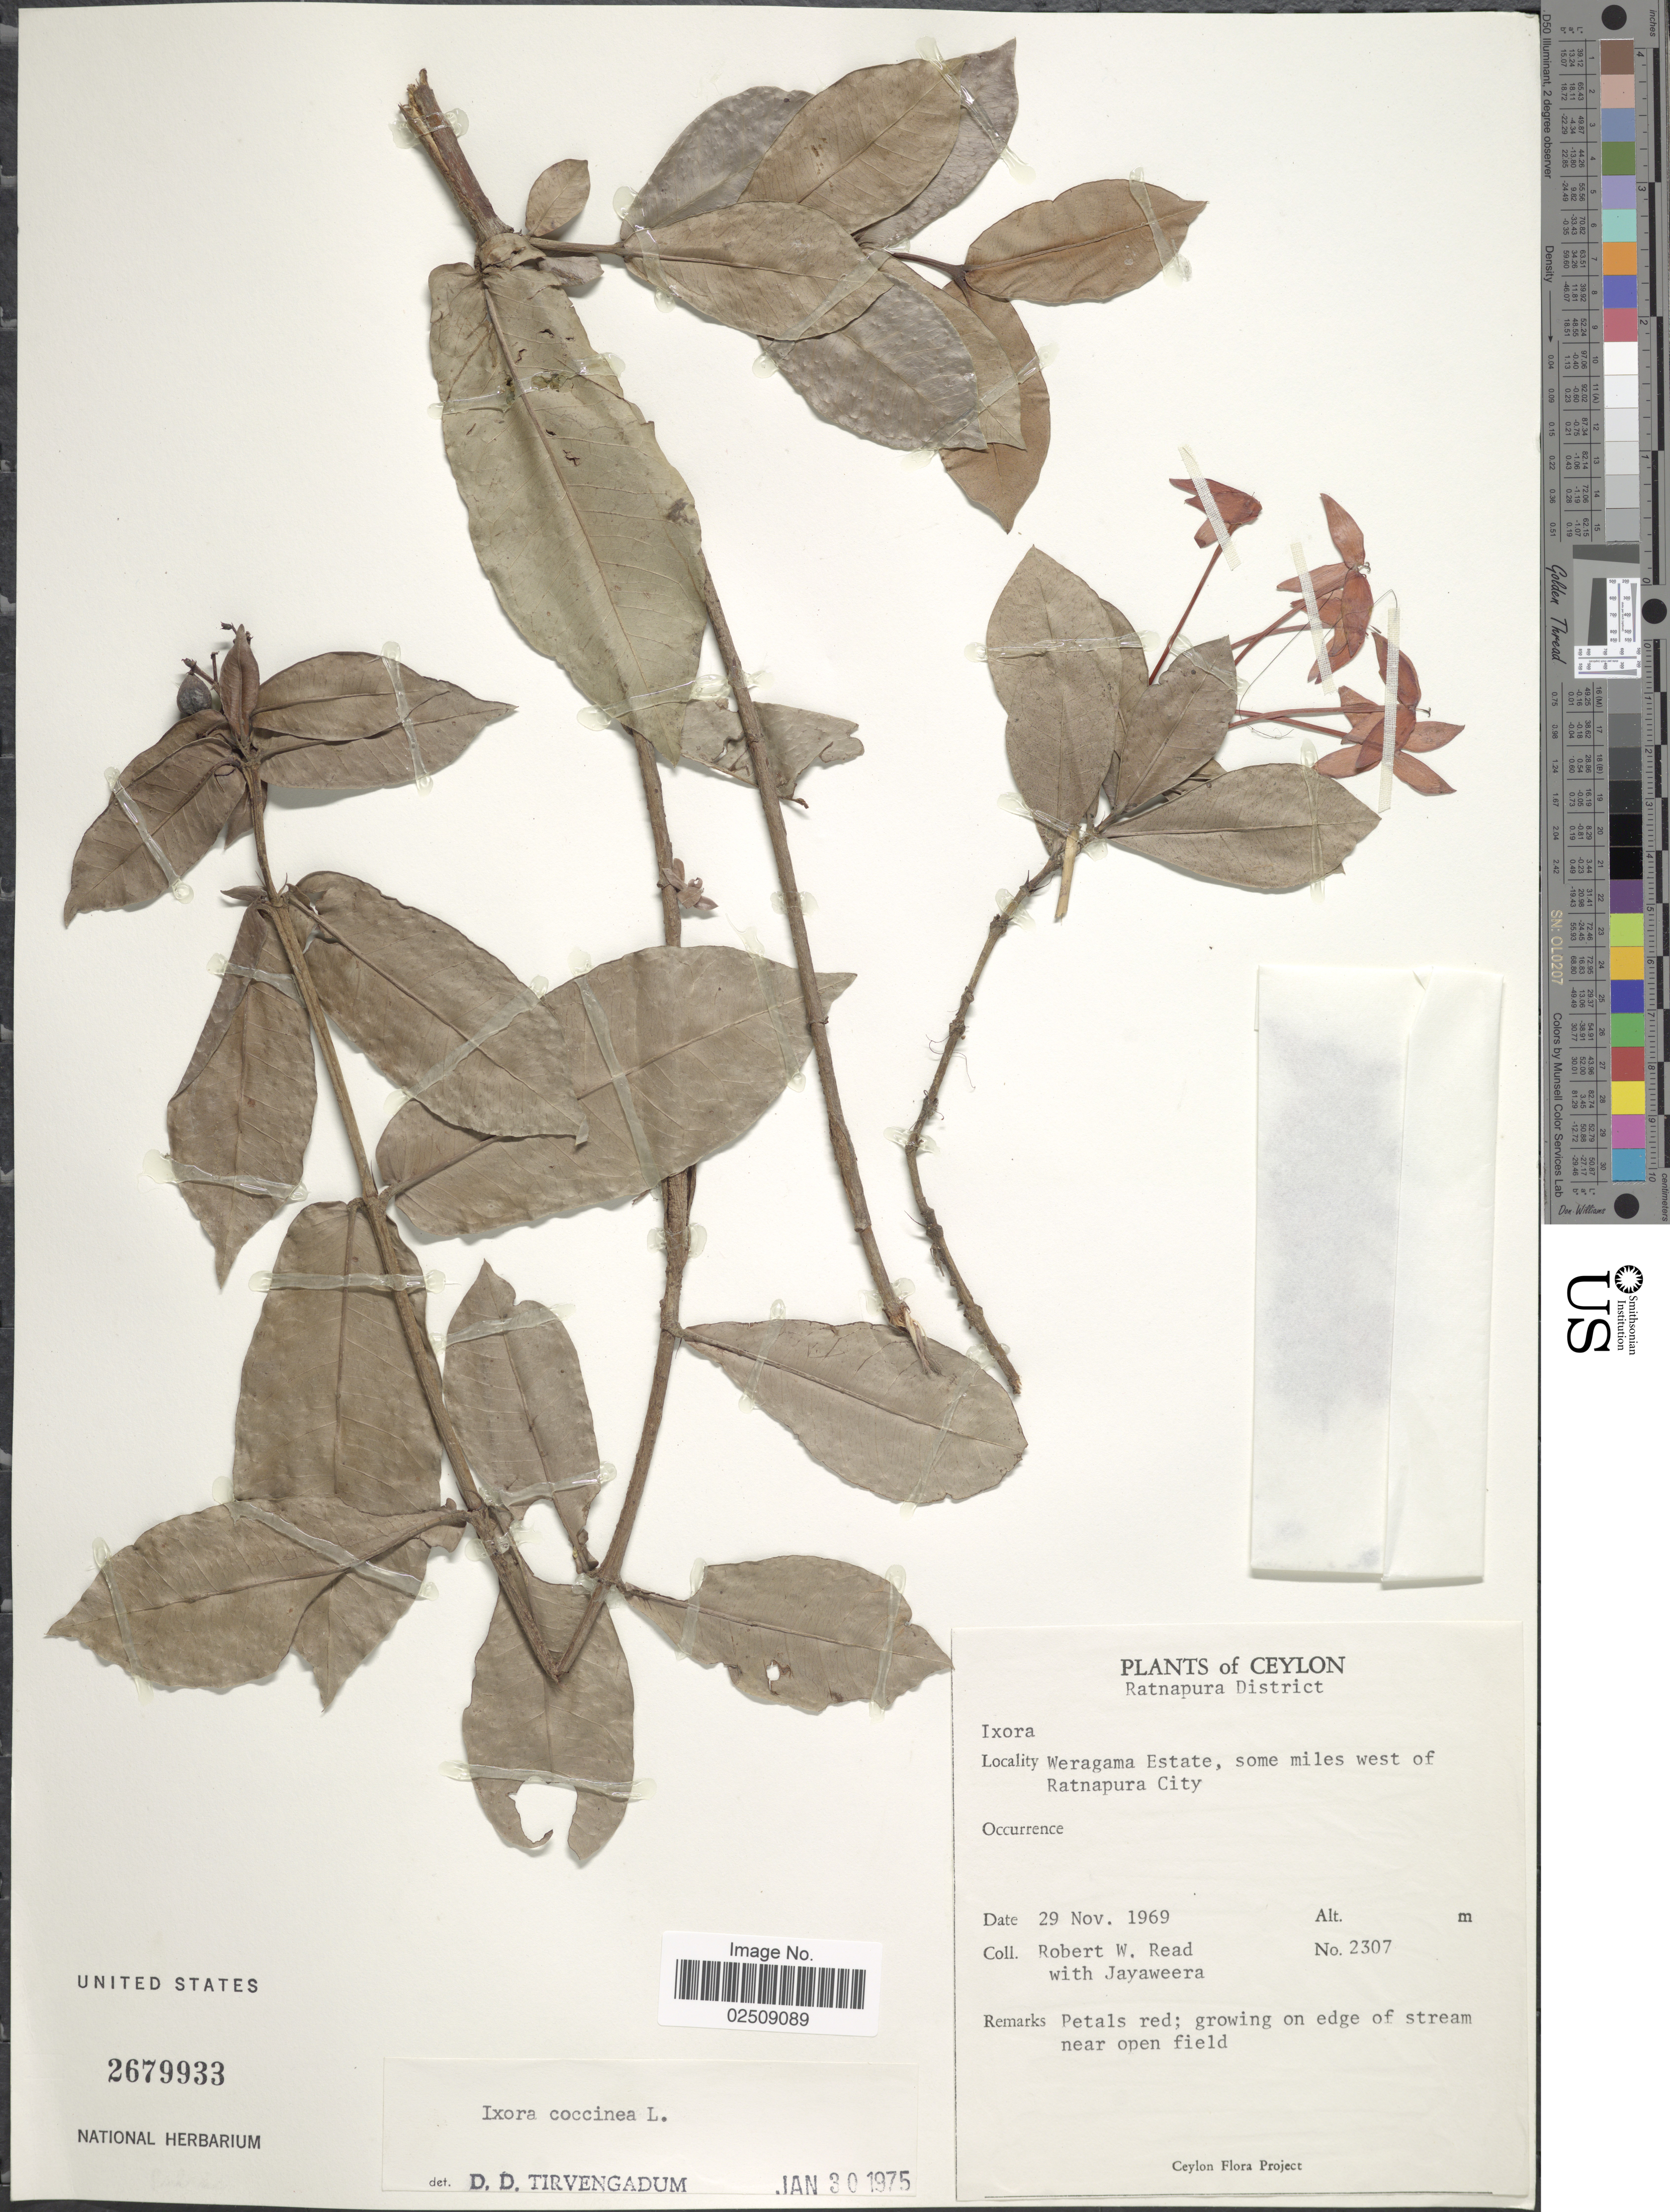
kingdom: Plantae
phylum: Tracheophyta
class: Magnoliopsida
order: Gentianales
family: Rubiaceae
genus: Ixora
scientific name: Ixora coccinea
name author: L.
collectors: R. W. Read & -. Jayaweera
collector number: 2307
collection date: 1969-11-29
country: Sri Lanka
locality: Ceylon. Ratnapura District. Weragama Estate, some miles west of Ratnapura City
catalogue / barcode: US 2679933